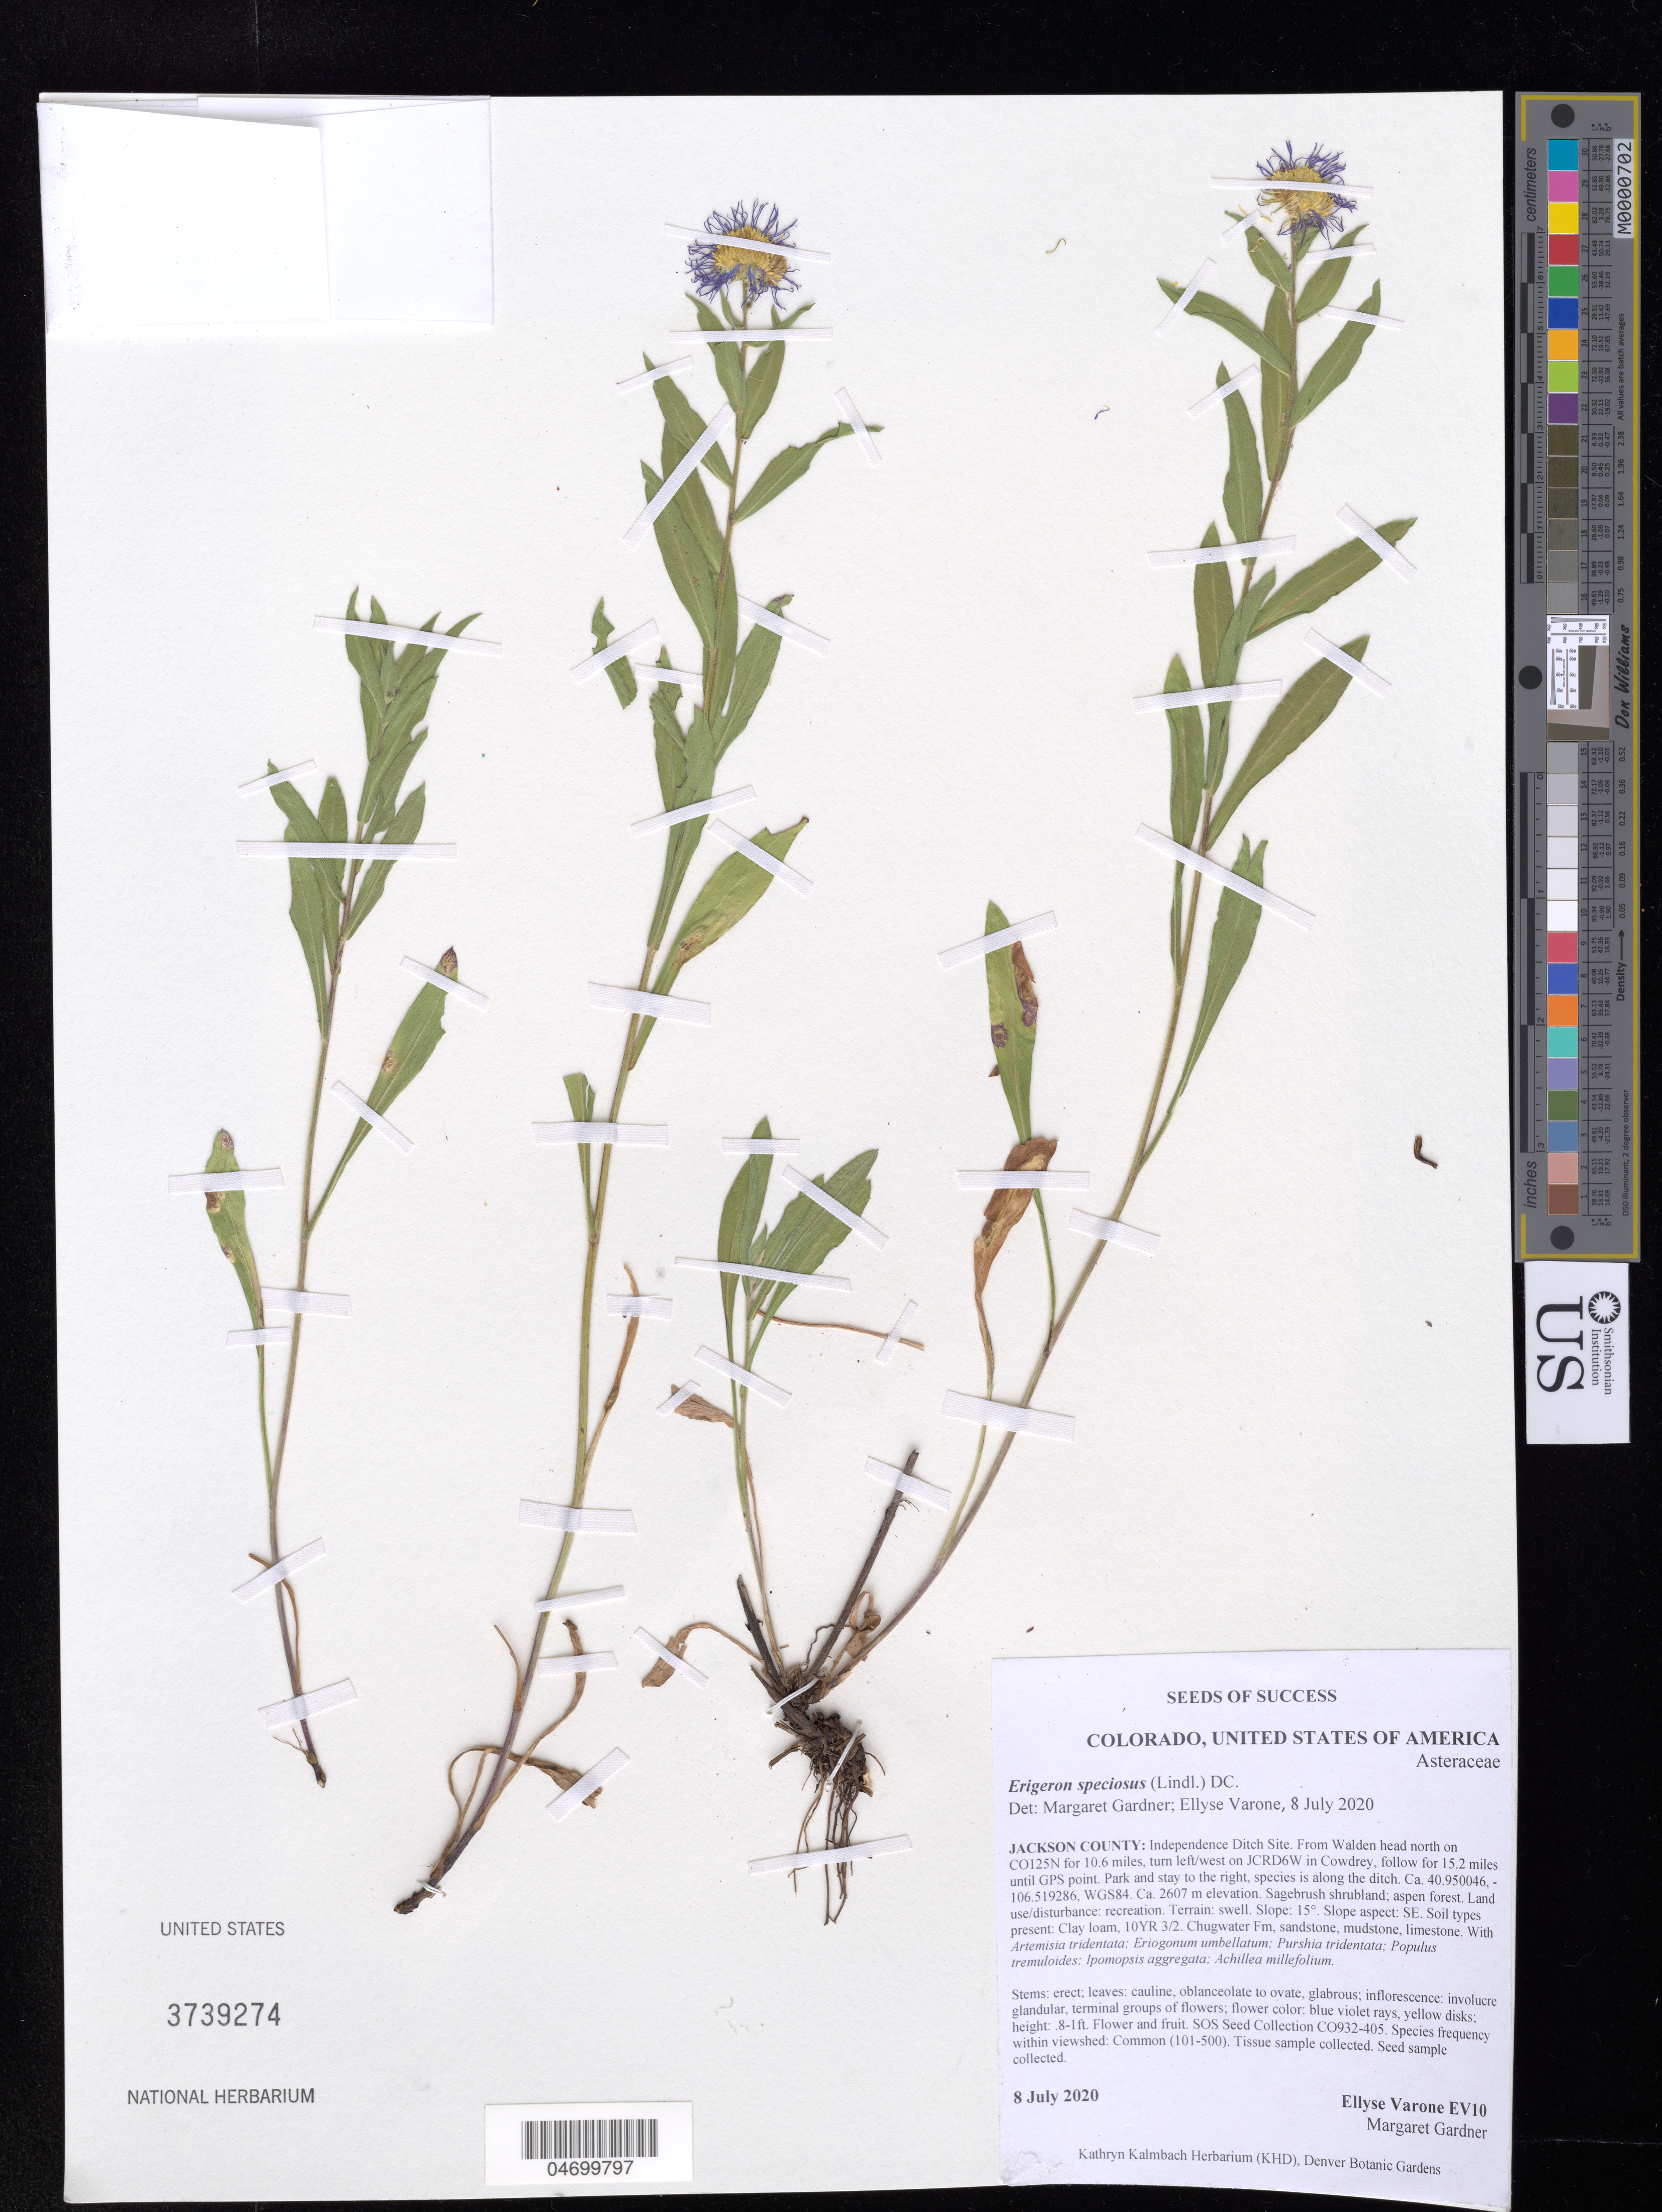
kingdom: Plantae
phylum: Tracheophyta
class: Magnoliopsida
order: Asterales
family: Asteraceae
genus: Erigeron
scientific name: Erigeron speciosus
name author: (Lindl.) DC.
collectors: E. Varone & M. Gardner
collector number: EV10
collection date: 2020-07-08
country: United States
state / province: Colorado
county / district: Jackson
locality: Independence Ditch Site.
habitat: Sagebrush shrubland, aspen forest. Clay loam soil. With Artemisia tridentata, Purshia tridentata, Achillea millefolium, etc.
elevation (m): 2607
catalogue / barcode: US 3739274